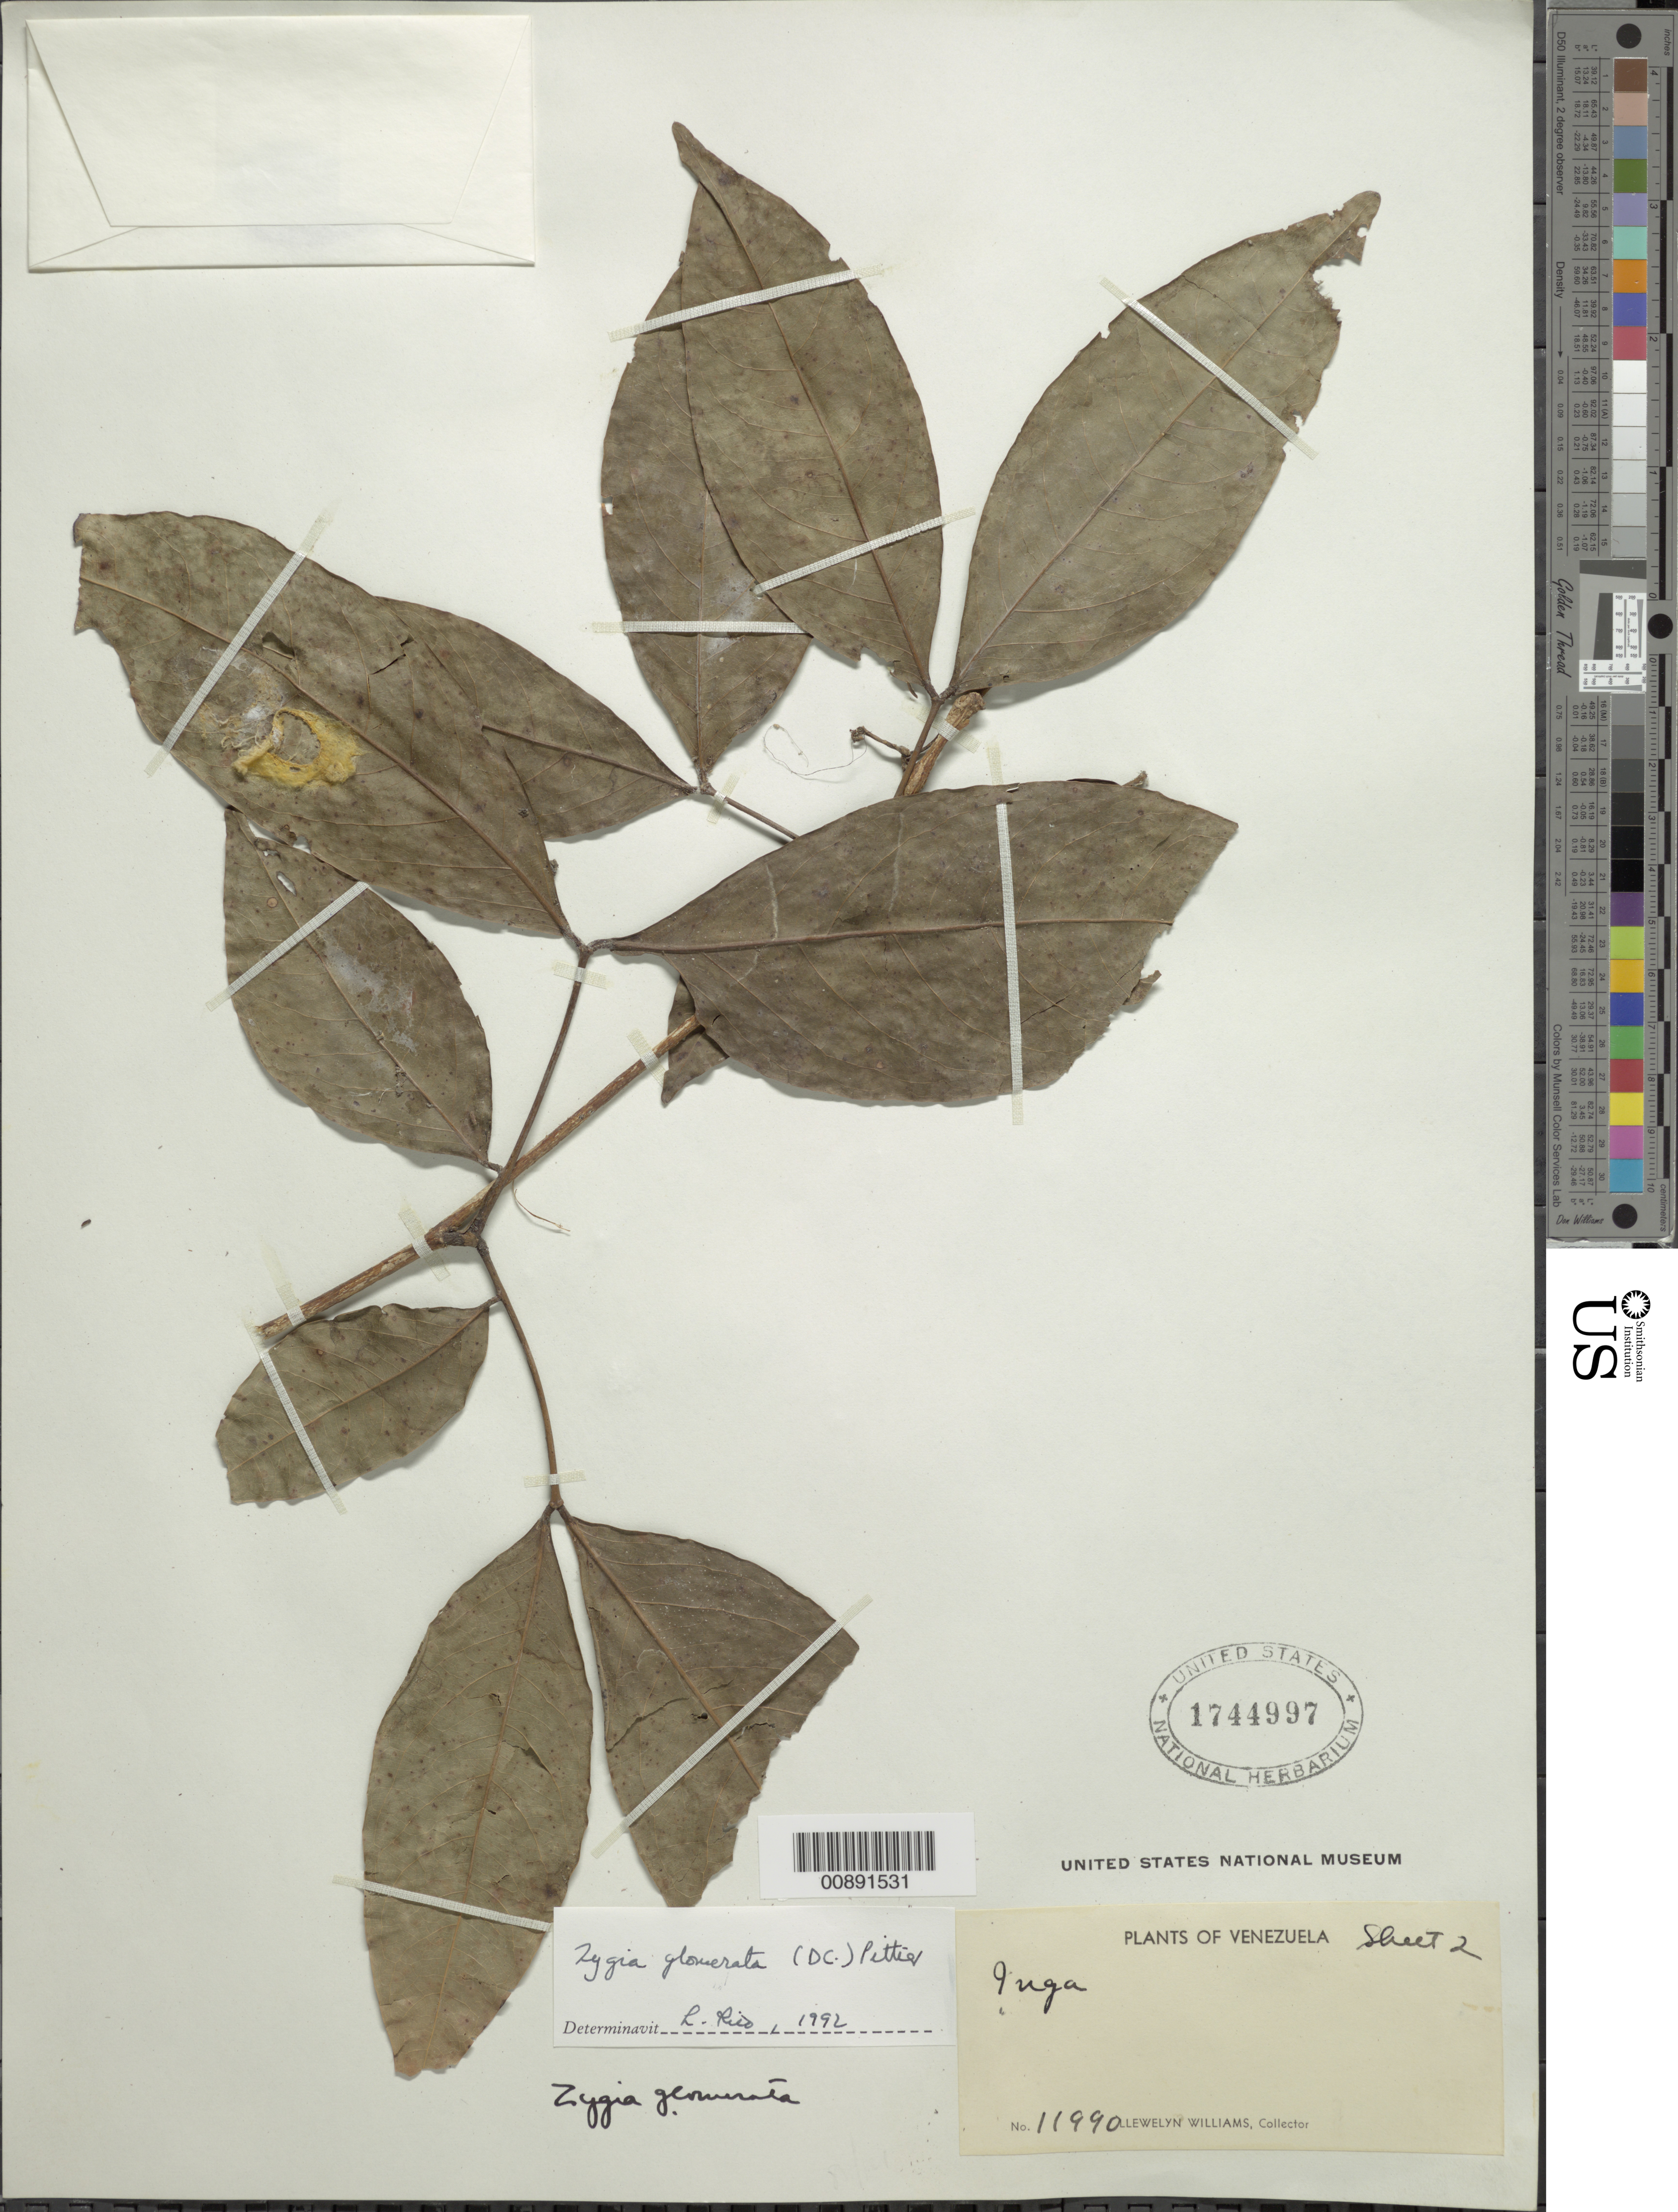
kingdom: Plantae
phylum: Tracheophyta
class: Magnoliopsida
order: Fabales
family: Fabaceae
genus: Zygia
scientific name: Zygia cataractae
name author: (Kunth) L. Rico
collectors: Ll. Williams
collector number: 11990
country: Venezuela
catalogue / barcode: US 1744997